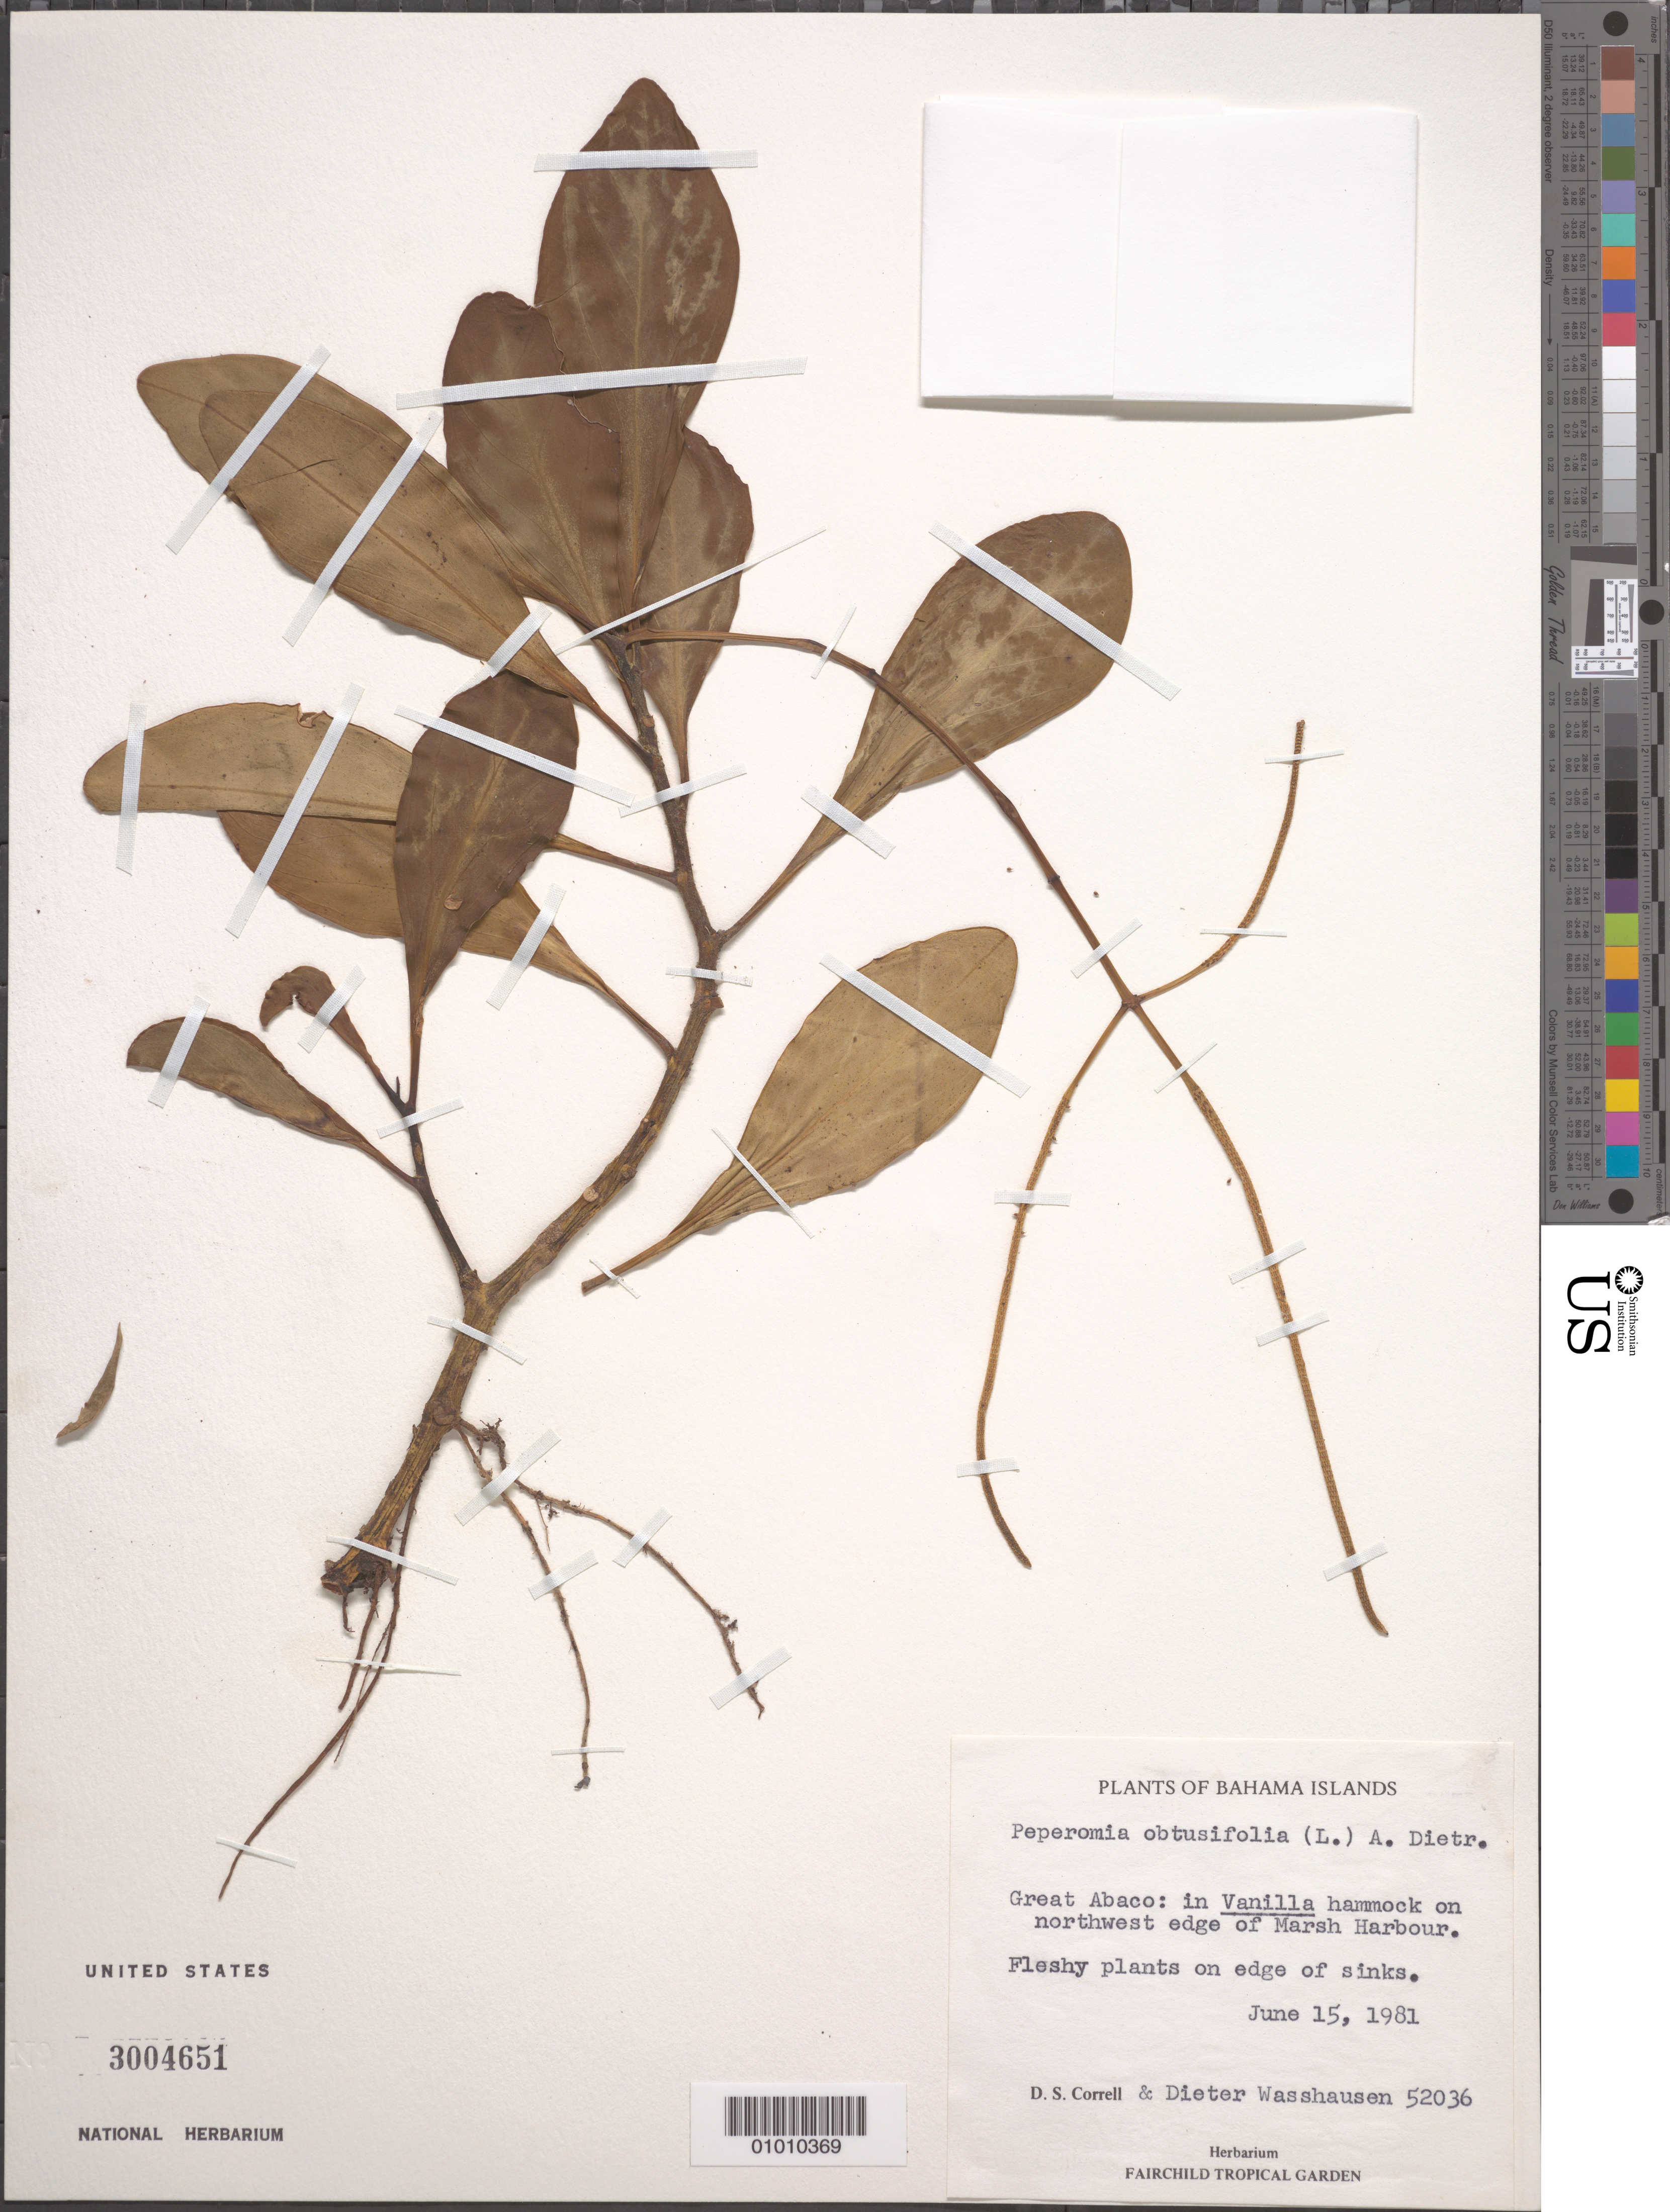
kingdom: Plantae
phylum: Tracheophyta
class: Magnoliopsida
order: Piperales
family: Piperaceae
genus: Peperomia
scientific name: Peperomia obtusifolia var. obtusifolia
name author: (L.) A. Dietr.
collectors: D. S. Correll & D. C. Wasshausen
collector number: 52036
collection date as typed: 15 Jun 1981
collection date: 1981-06-15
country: Bahamas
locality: Great Abaco: In Vanilla hammock on NW edge of Marsh harbour.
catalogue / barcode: US 3004651